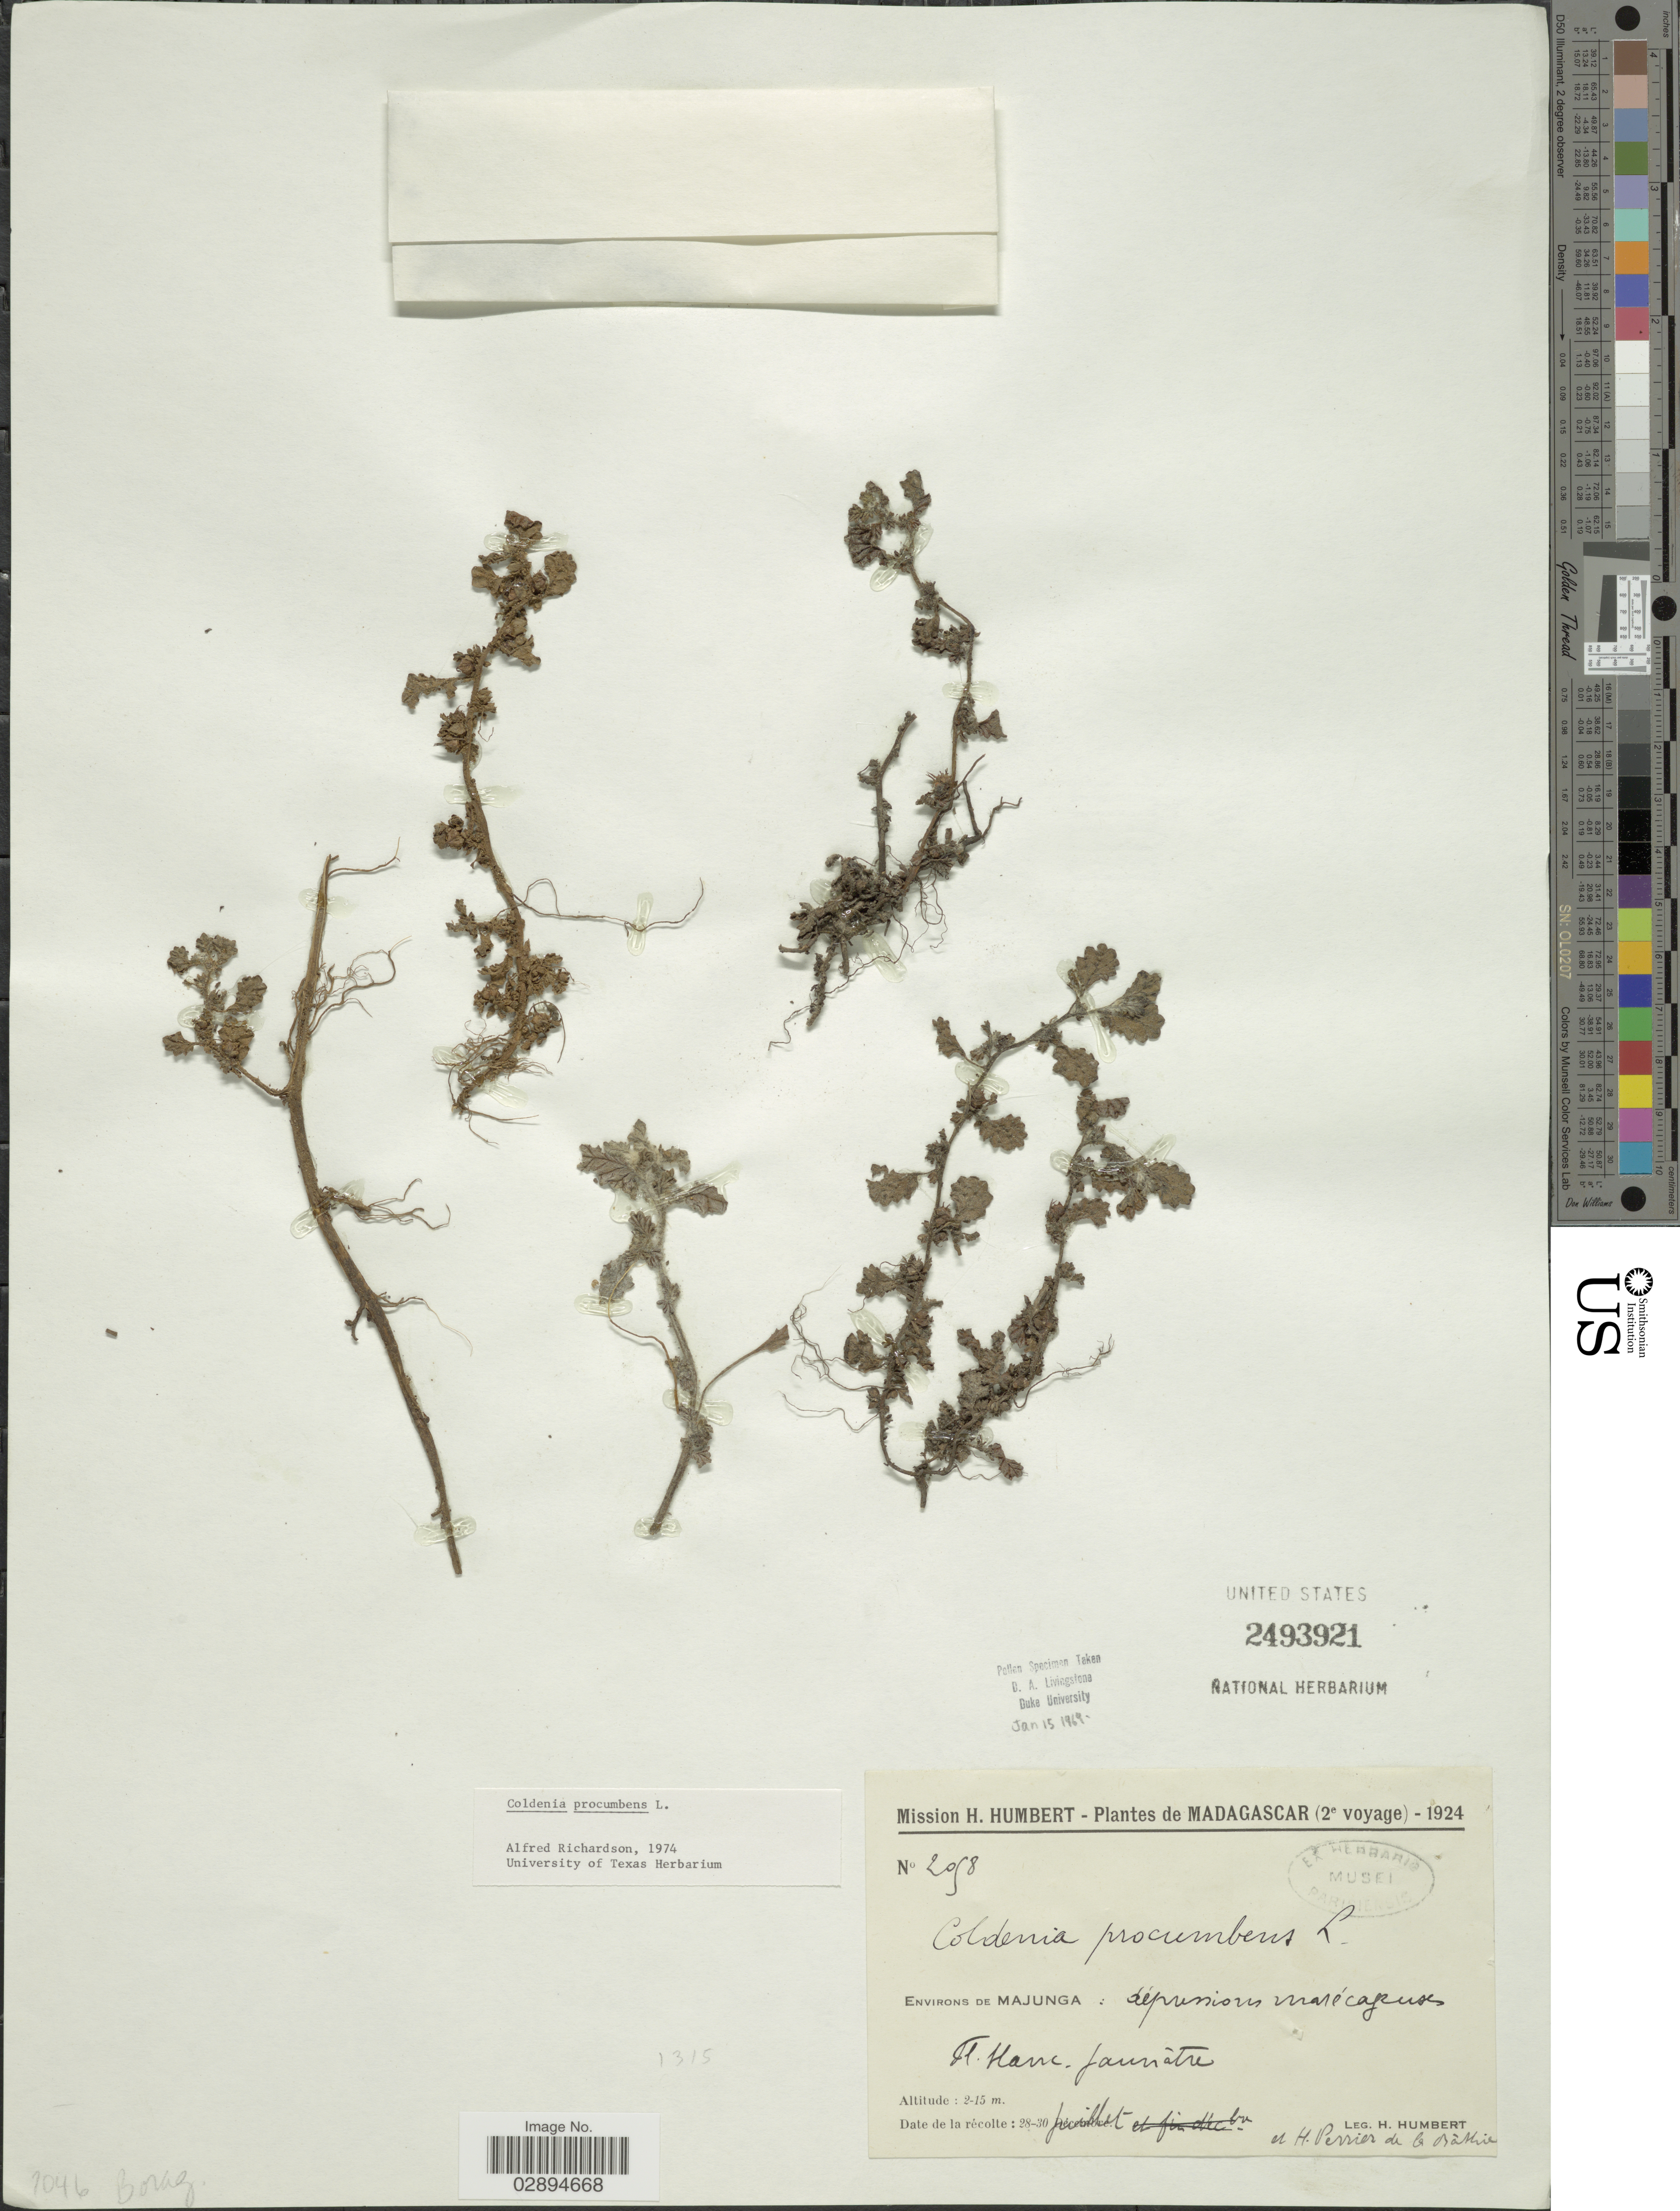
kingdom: Plantae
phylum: Tracheophyta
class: Magnoliopsida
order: Boraginales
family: Coldeniaceae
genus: Coldenia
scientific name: Coldenia procumbens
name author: L.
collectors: H. Humbert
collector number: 2098?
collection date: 1924-07-28/1924-07-30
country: Madagascar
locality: Environs de Majunga: Dépressions marécageuse.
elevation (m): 2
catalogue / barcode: US 2493921